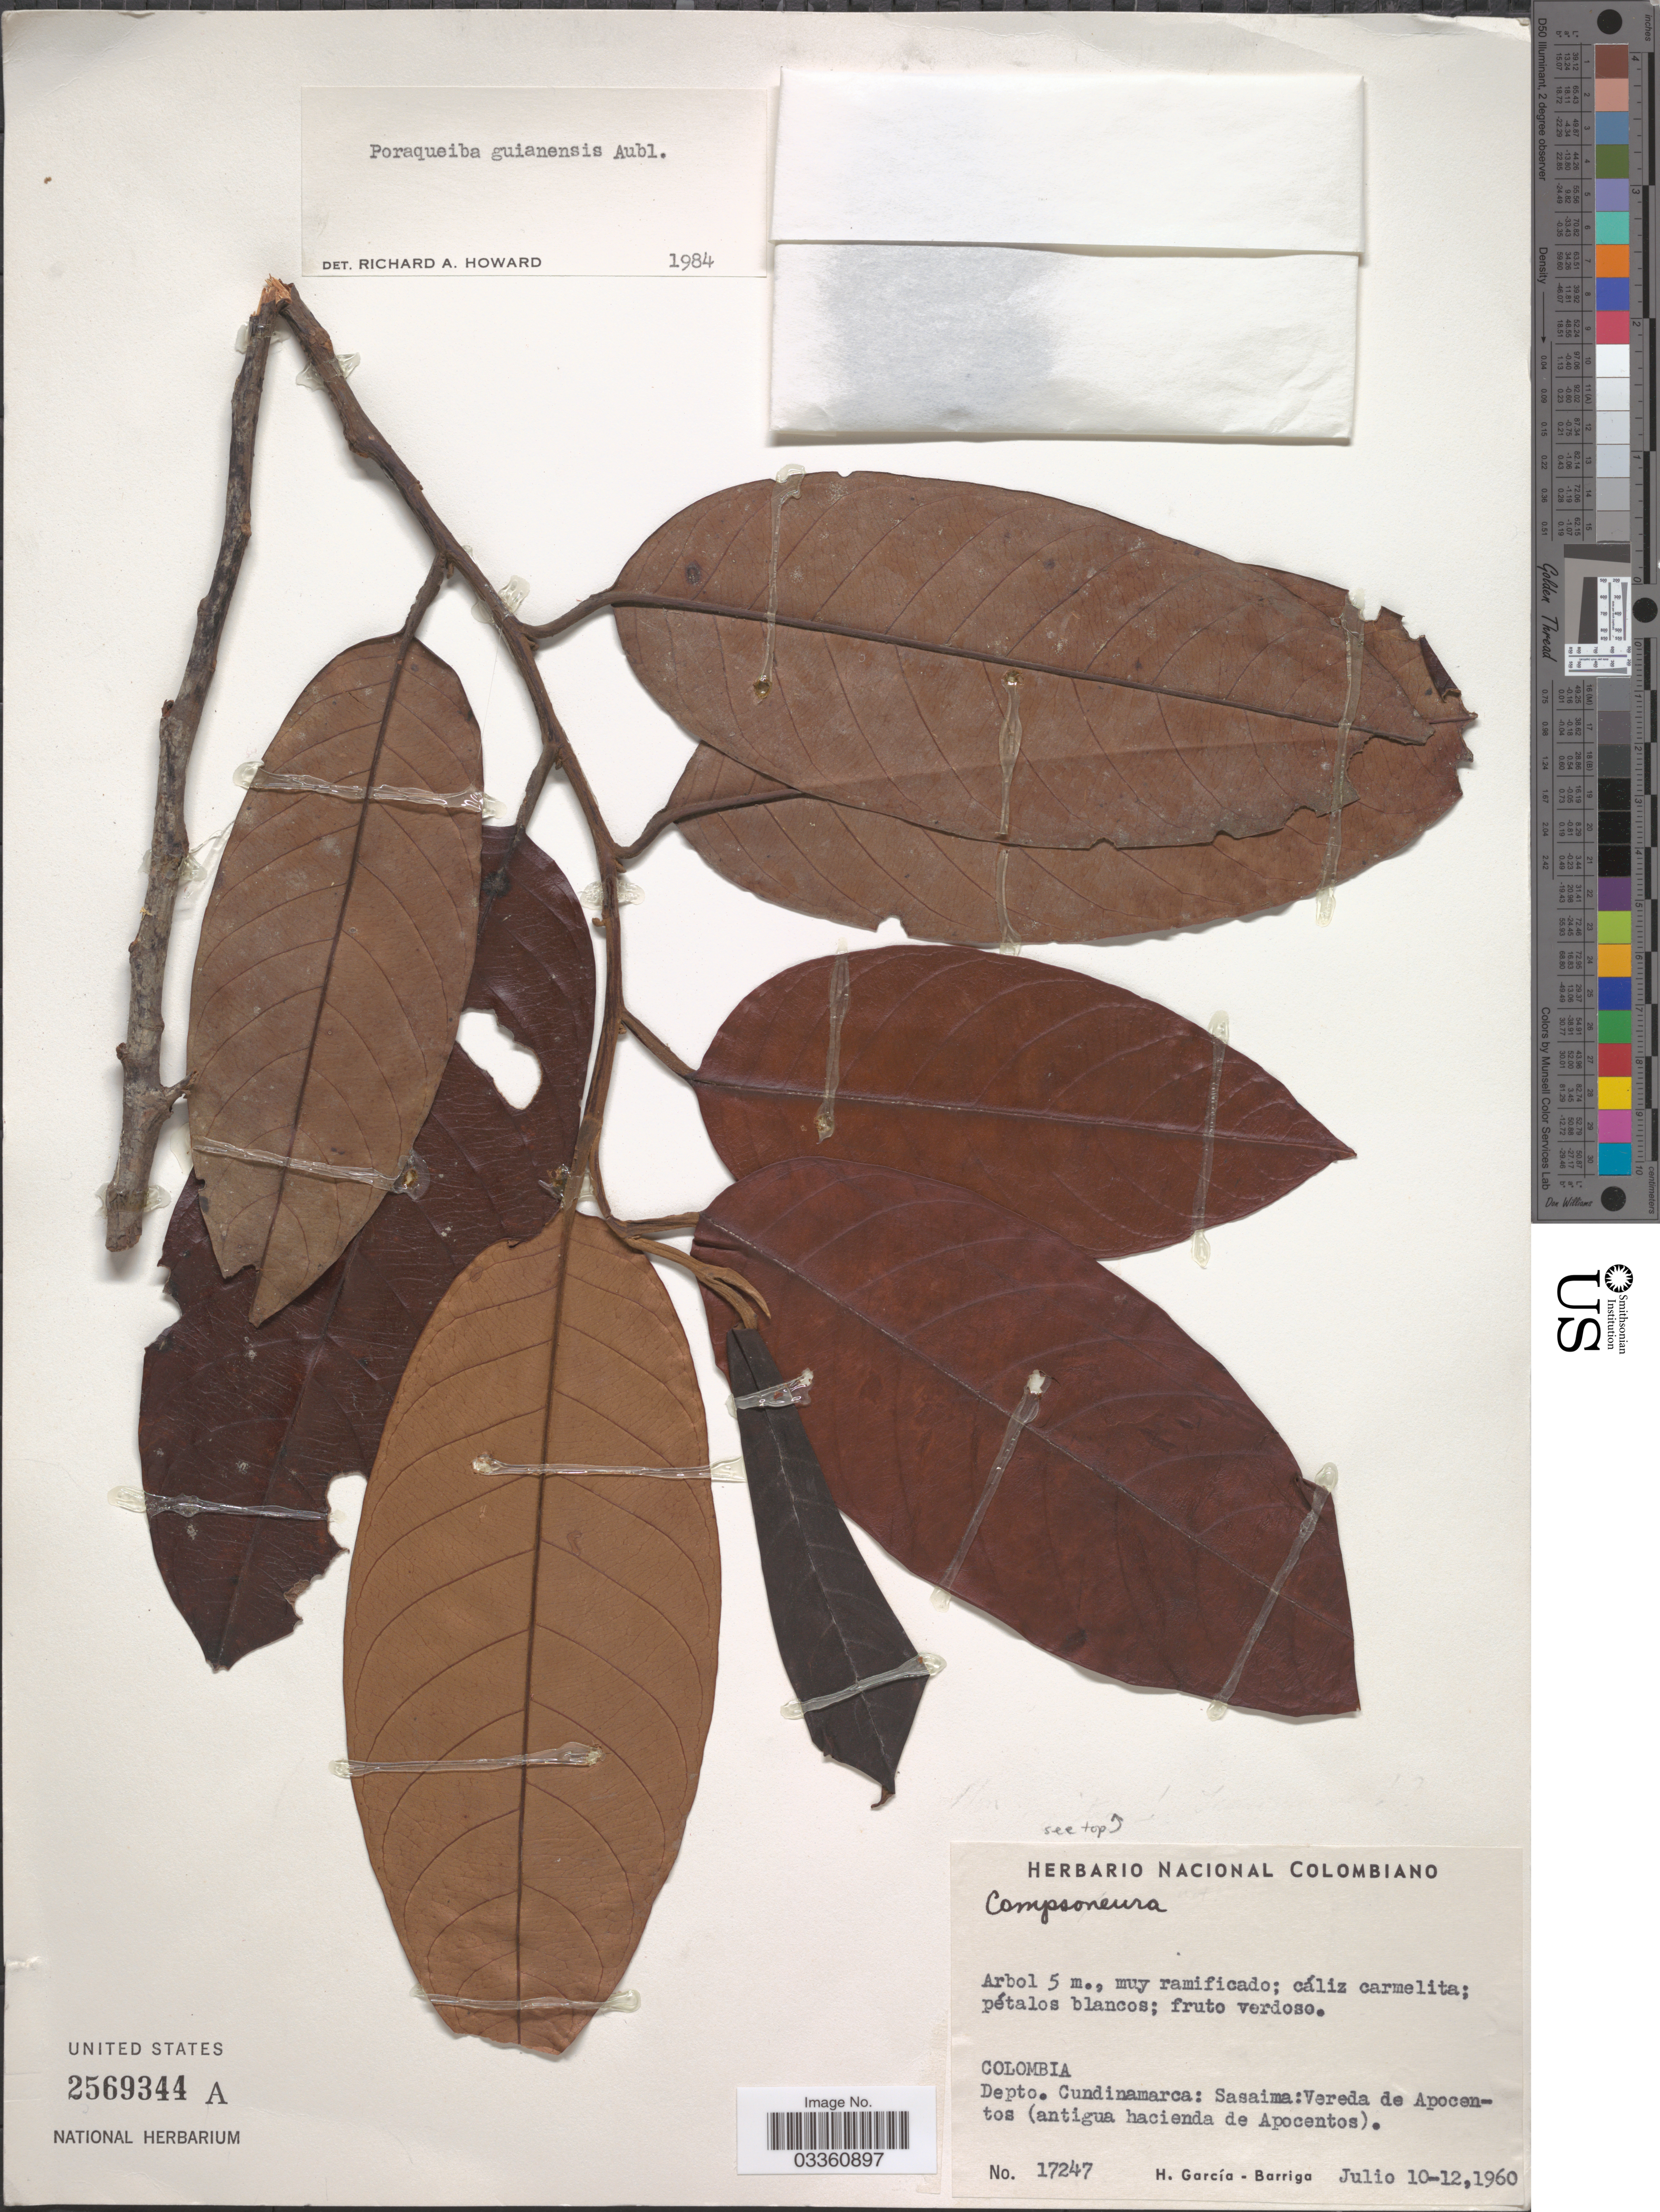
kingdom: Plantae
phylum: Tracheophyta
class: Magnoliopsida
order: Metteniusales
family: Metteniusaceae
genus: Poraqueiba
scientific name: Poraqueiba guianensis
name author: Aubl.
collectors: H. García Barriga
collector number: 17247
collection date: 1960-07-10/1960-07-12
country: Colombia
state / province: Cundinamarca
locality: Depto. Cundinamarca: Sasaima: Vereda de Apocentos (antigua hacienda de Apocentos).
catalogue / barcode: US 2569344A